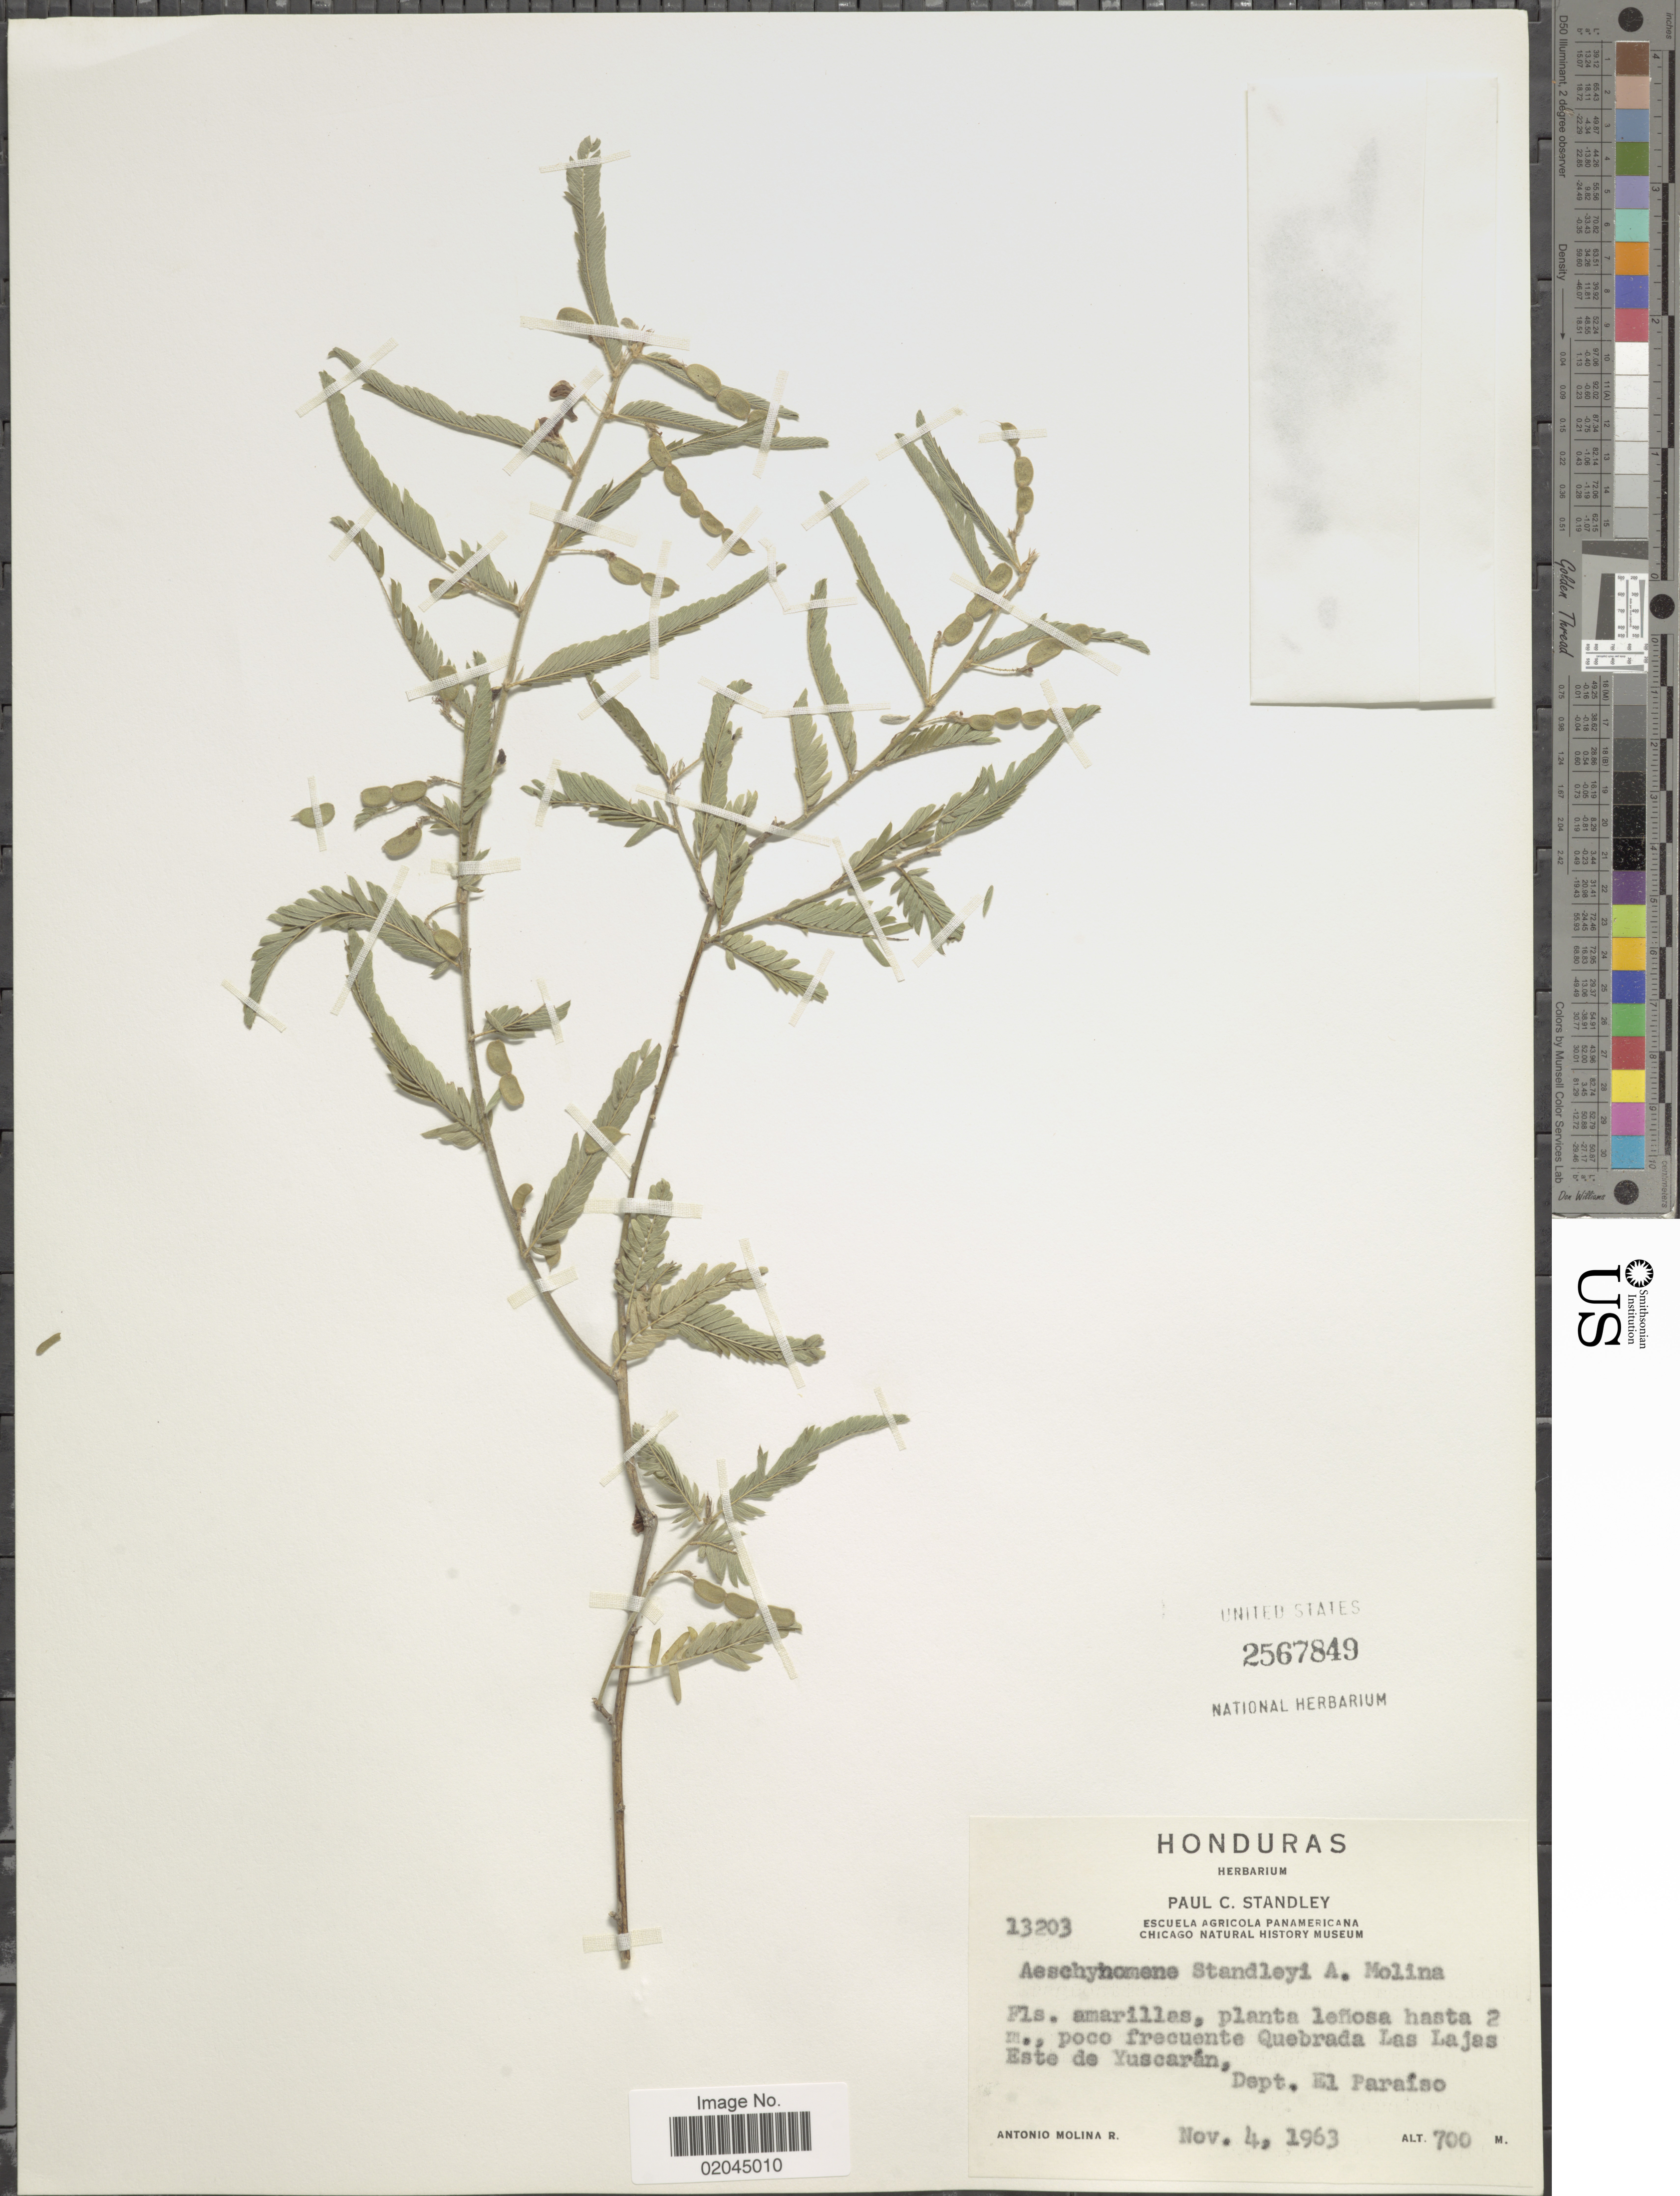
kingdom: Plantae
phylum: Tracheophyta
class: Magnoliopsida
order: Fabales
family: Fabaceae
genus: Aeschynomene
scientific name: Aeschynomene standleyi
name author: Ant. Molina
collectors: A. Molina R.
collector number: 13203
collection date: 1963-11-04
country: Honduras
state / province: El Paraíso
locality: Poco frecuente Quebrada Las Lajas Este de Yuscaran, Dept. El Paraiso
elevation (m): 700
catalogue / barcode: US 2567849